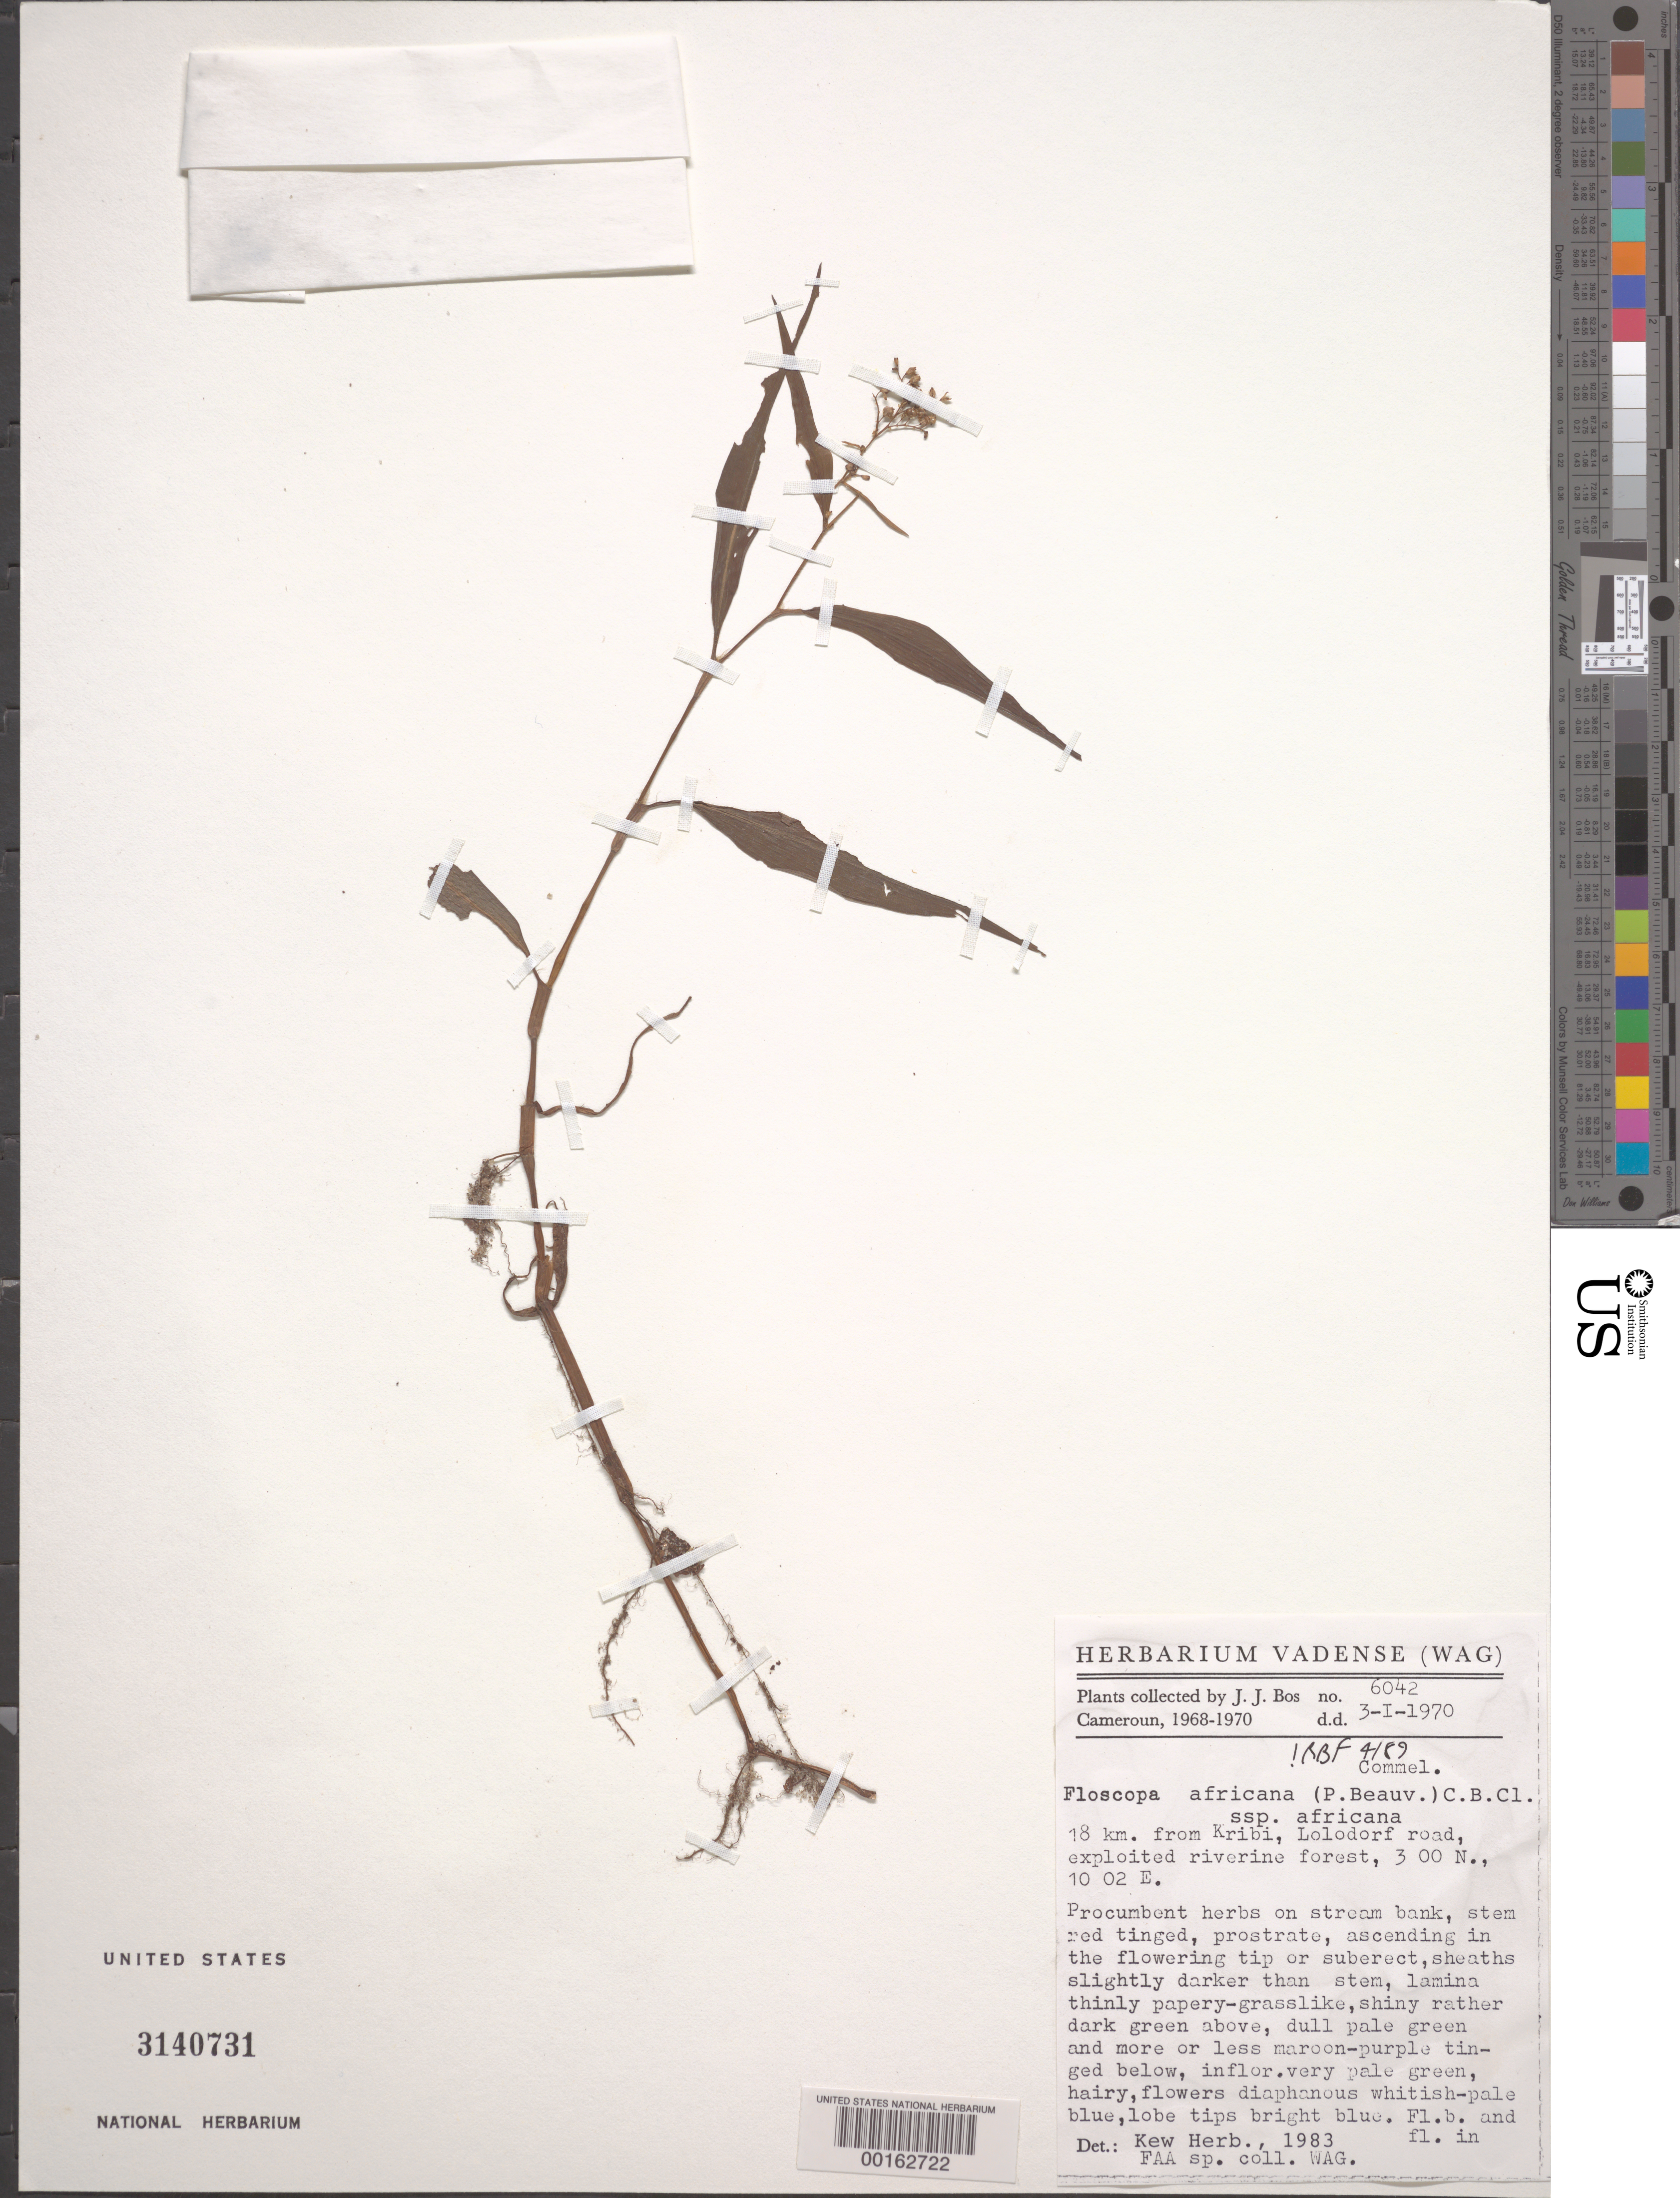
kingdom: Plantae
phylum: Tracheophyta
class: Liliopsida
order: Commelinales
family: Commelinaceae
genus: Floscopa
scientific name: Floscopa africana subsp. africana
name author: (P. Beauv.) C.B. Clarke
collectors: J. J. Bos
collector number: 6042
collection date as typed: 03 Jan 1970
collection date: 1970-01-03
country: Cameroon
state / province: Sud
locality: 18 km from kribi, lolodorf road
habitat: Riverine forest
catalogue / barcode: US 3140731